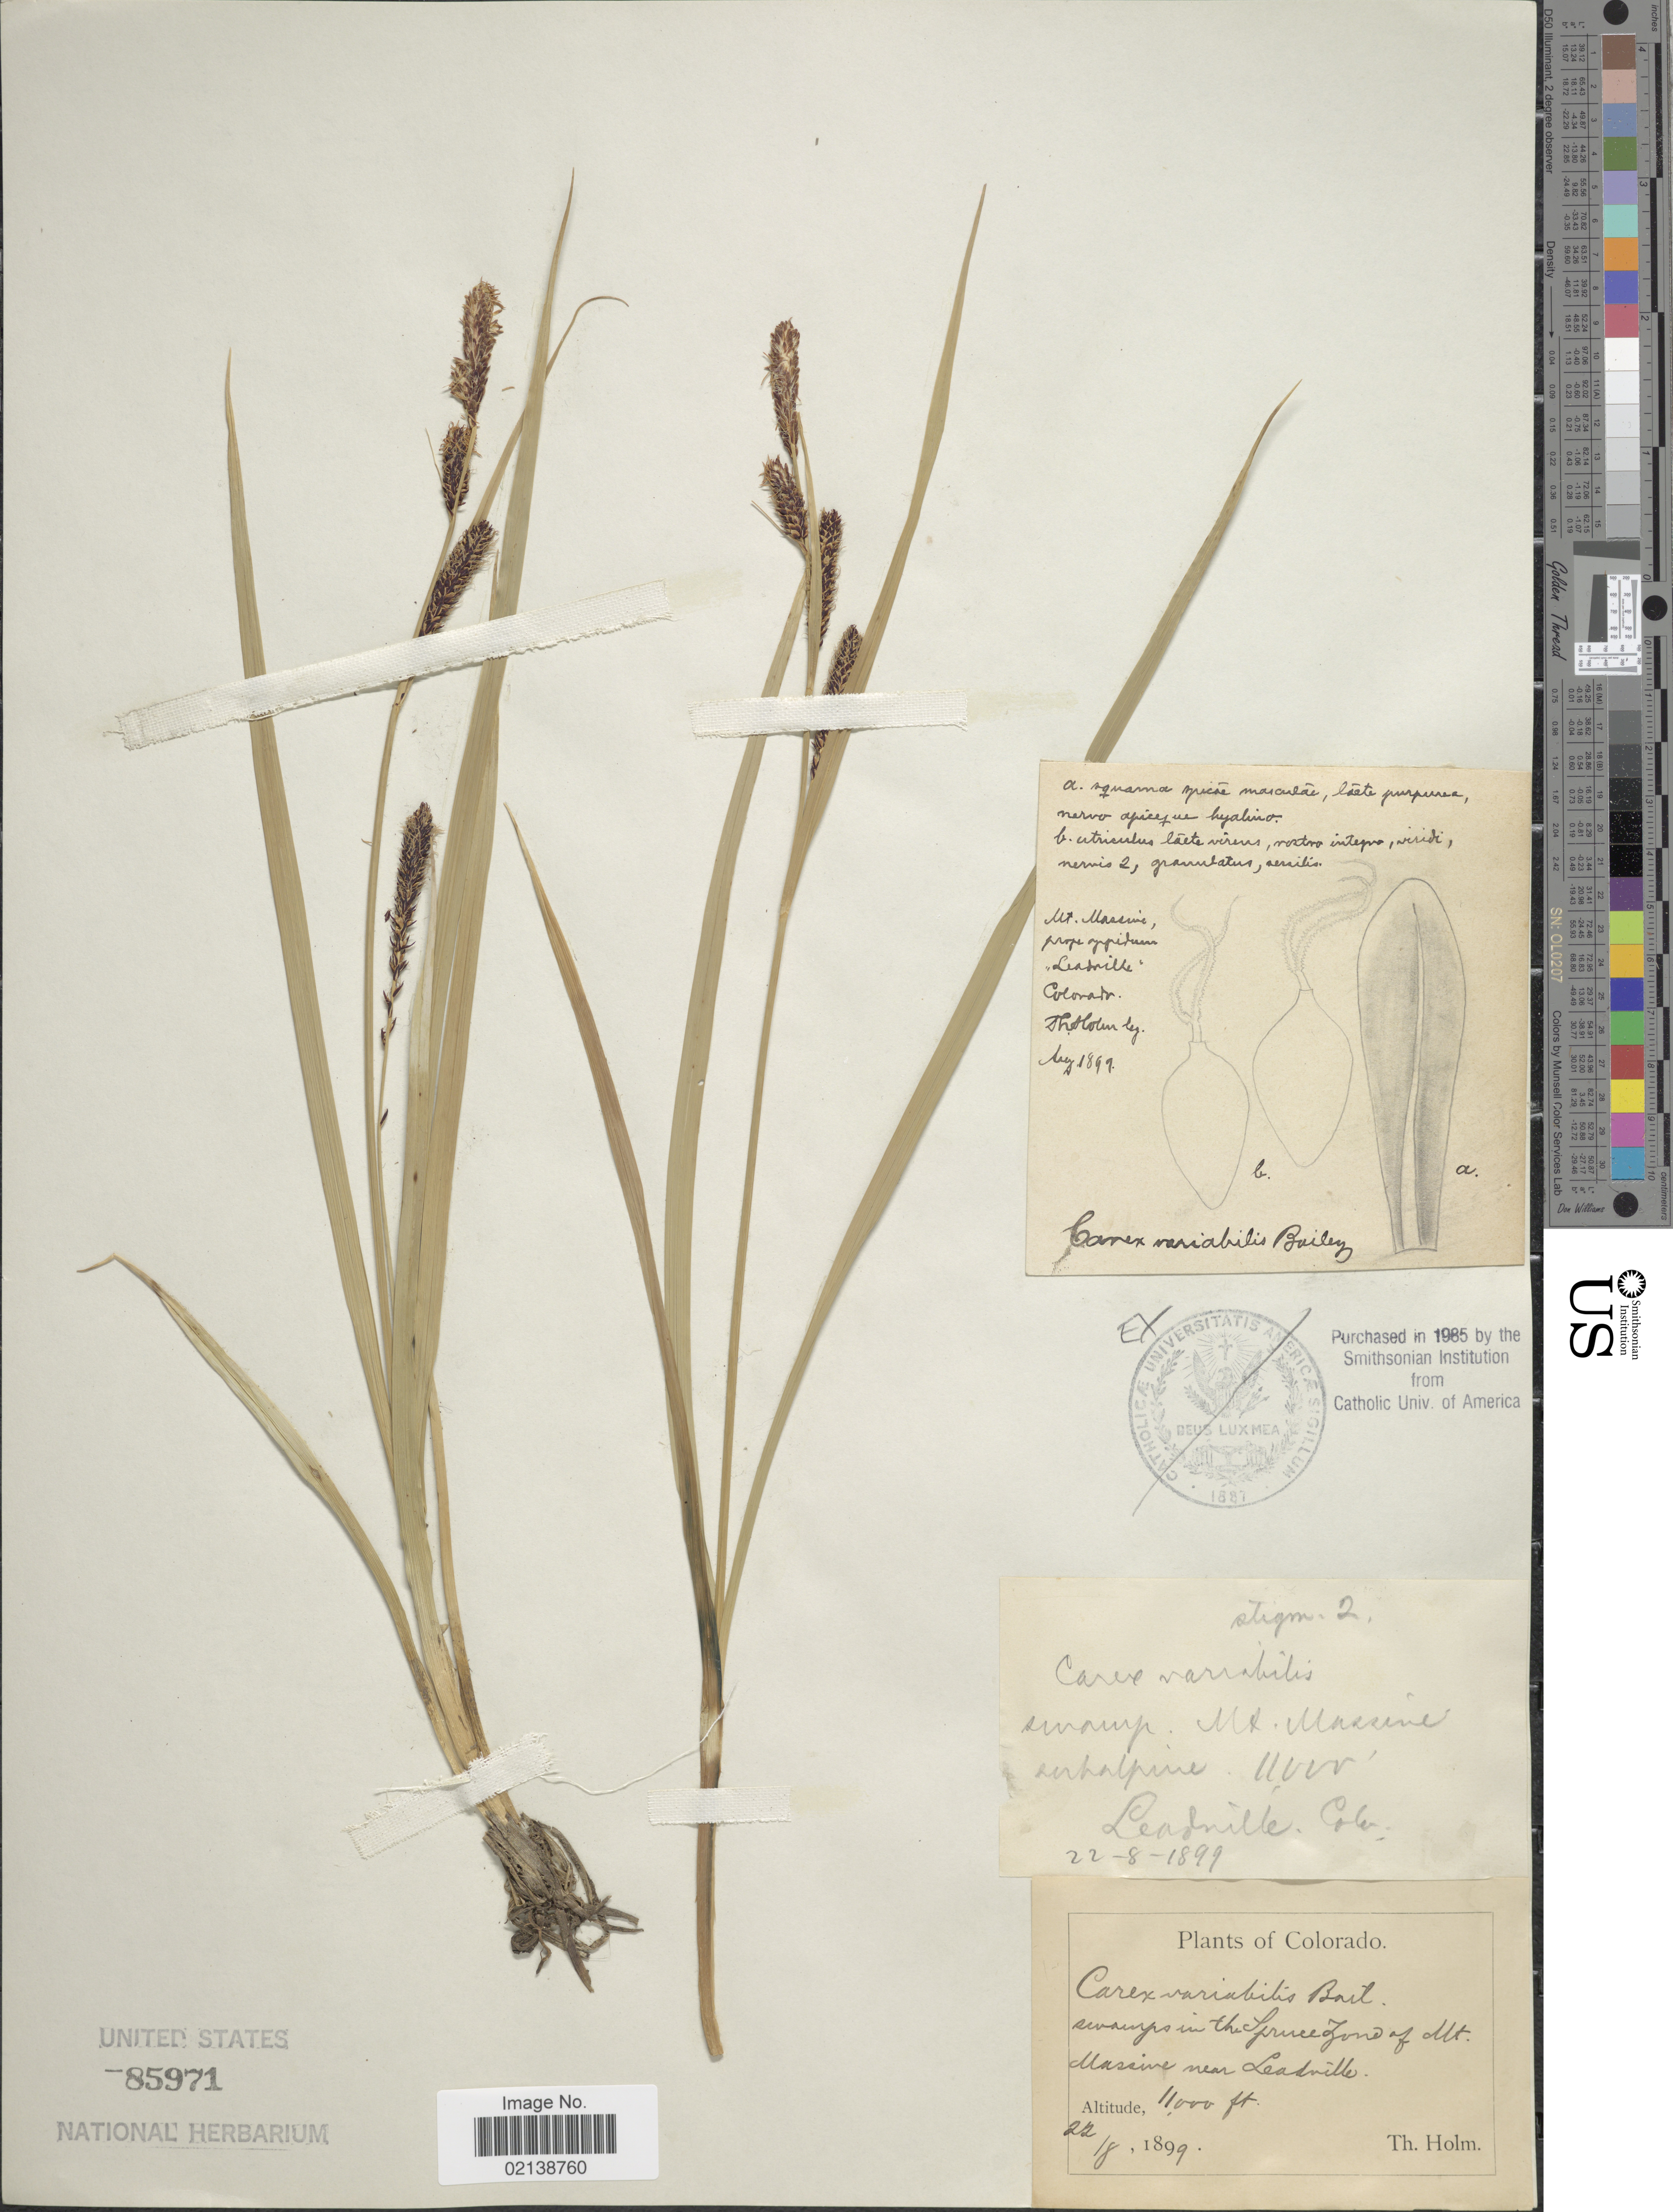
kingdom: Plantae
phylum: Tracheophyta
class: Liliopsida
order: Poales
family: Cyperaceae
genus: Carex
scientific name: Carex aquatilis var. aquatilis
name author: Wahlenb.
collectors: T. Holm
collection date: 1899-08-22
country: United States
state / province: Colorado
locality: Swamps in the Spruce Zone on Mt. Massive near Leadville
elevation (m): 3353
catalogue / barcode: US 85971